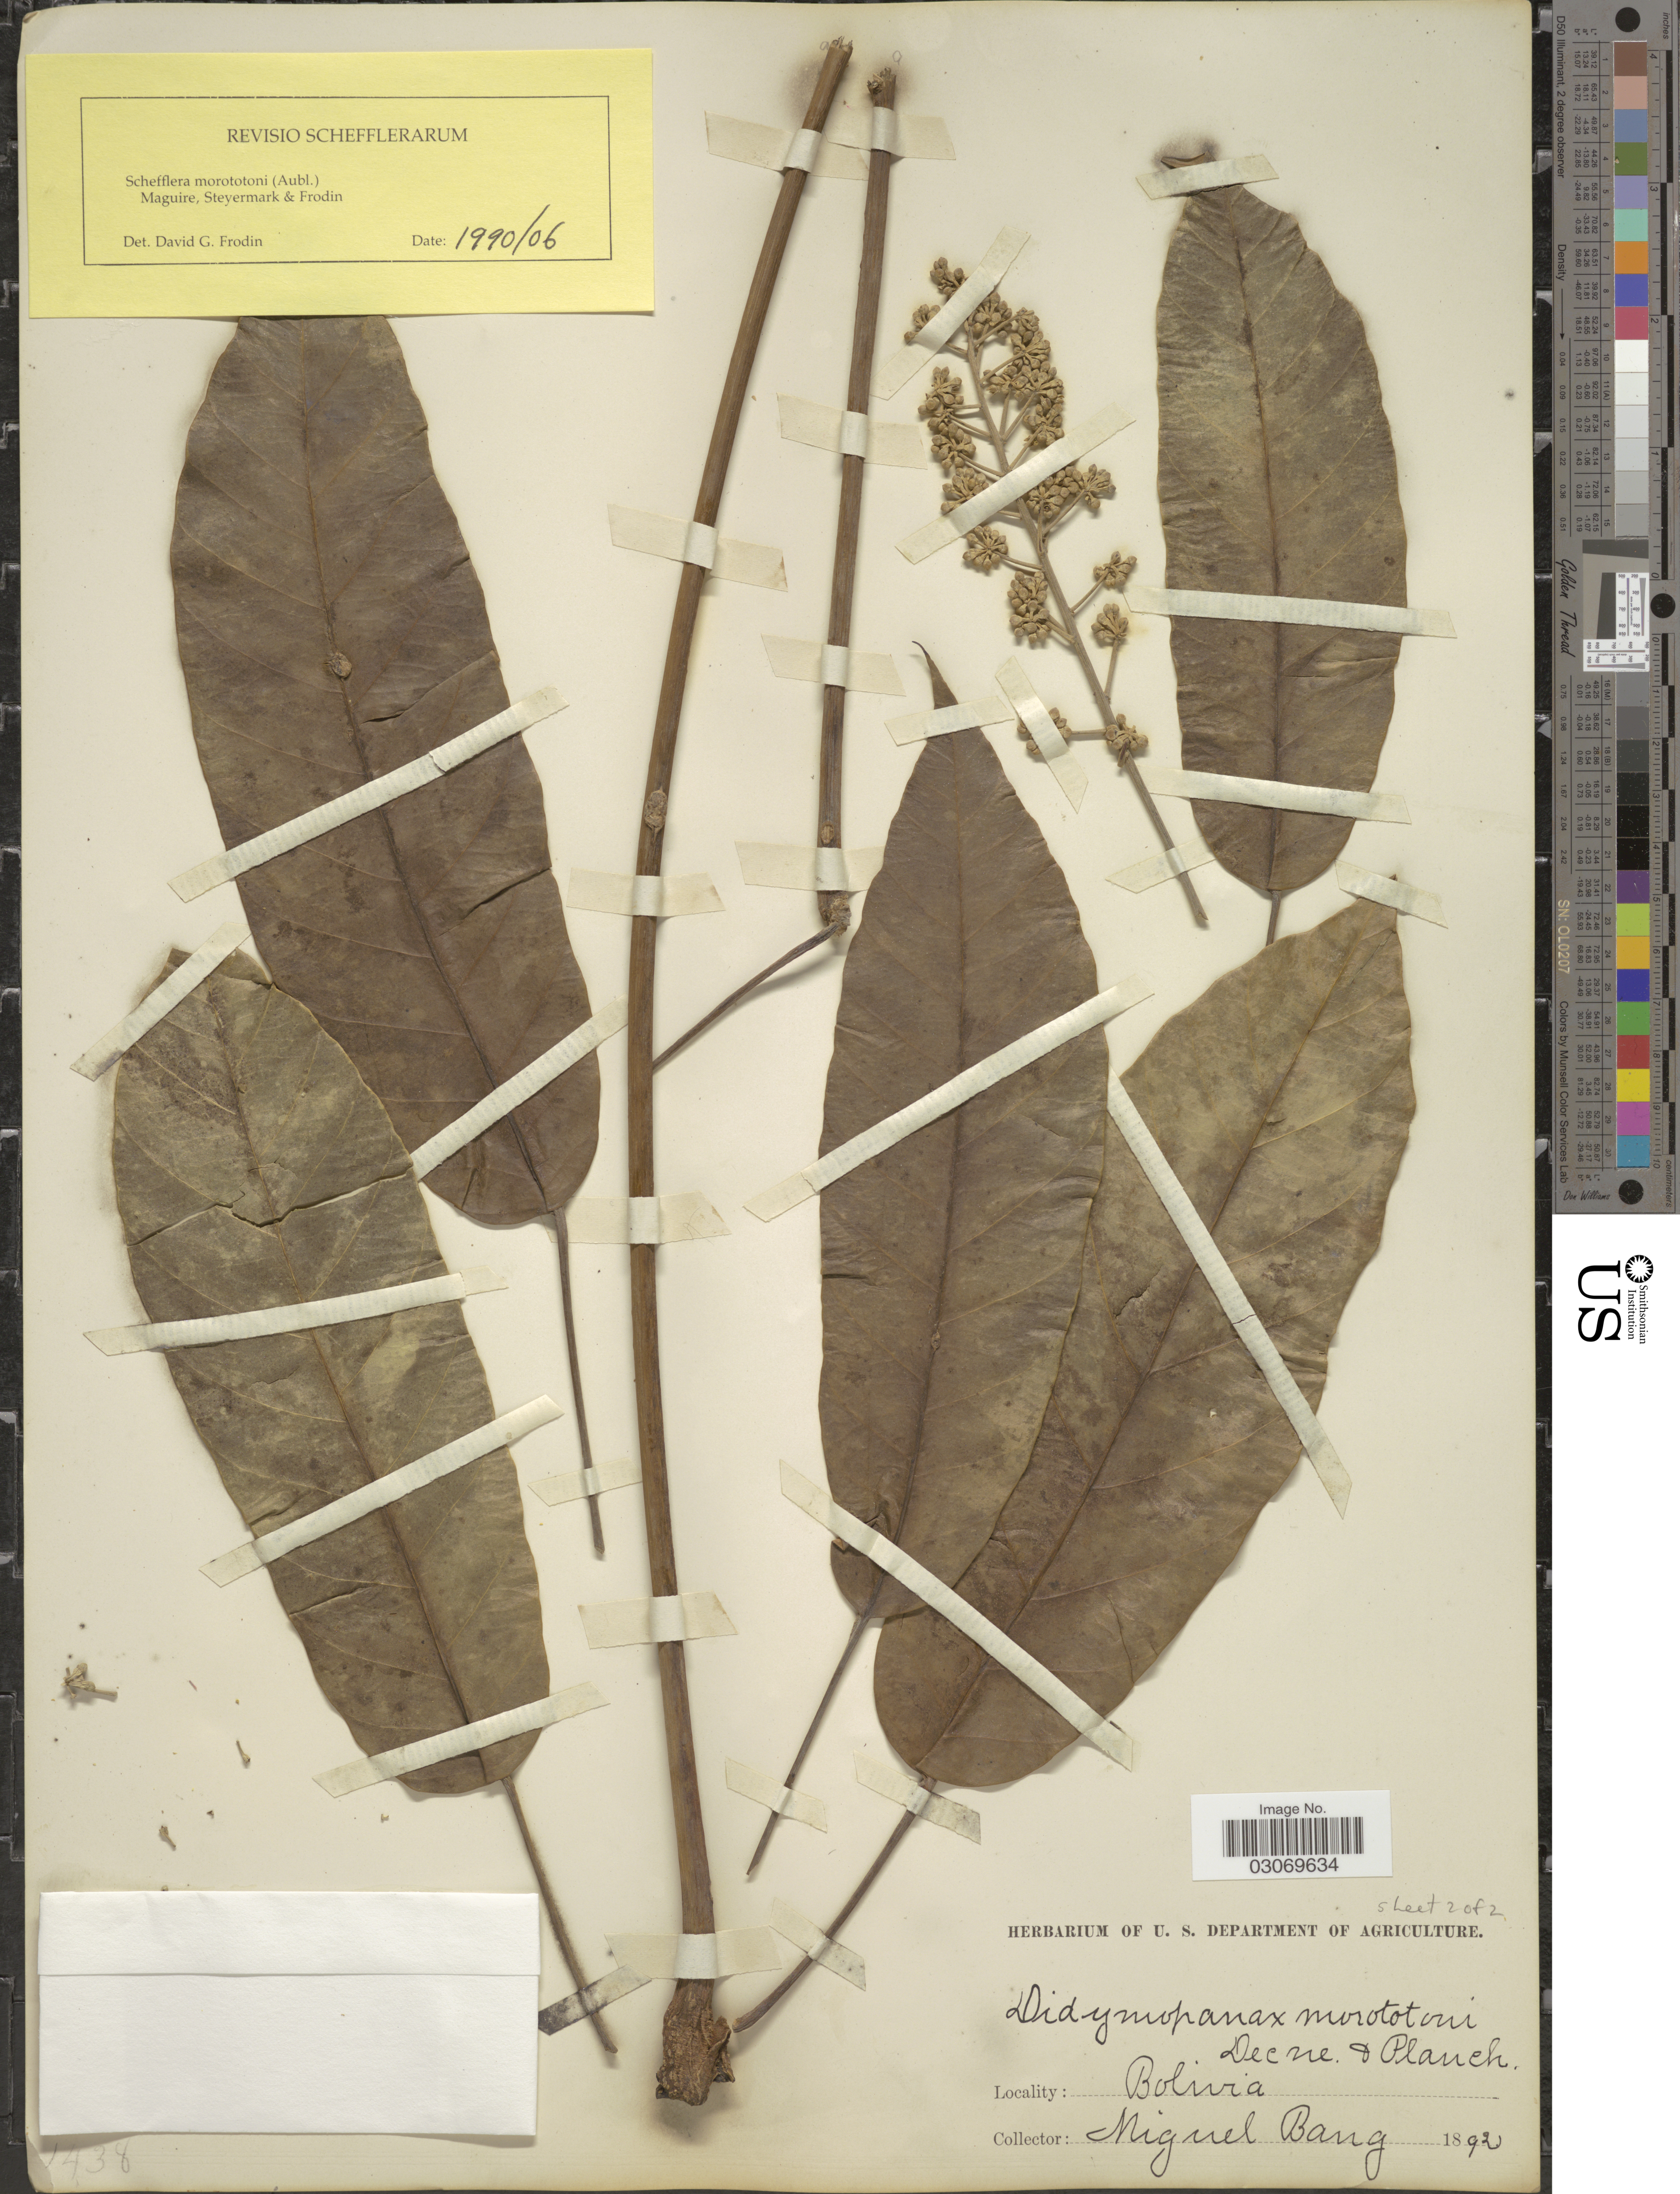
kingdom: Plantae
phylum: Tracheophyta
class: Magnoliopsida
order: Apiales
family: Araliaceae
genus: Schefflera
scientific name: Schefflera morototoni (Aubl.) Maguire, Steyerm. & Frodin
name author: (Aubl.) Maguire et al.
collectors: M. Bang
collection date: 1892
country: Bolivia